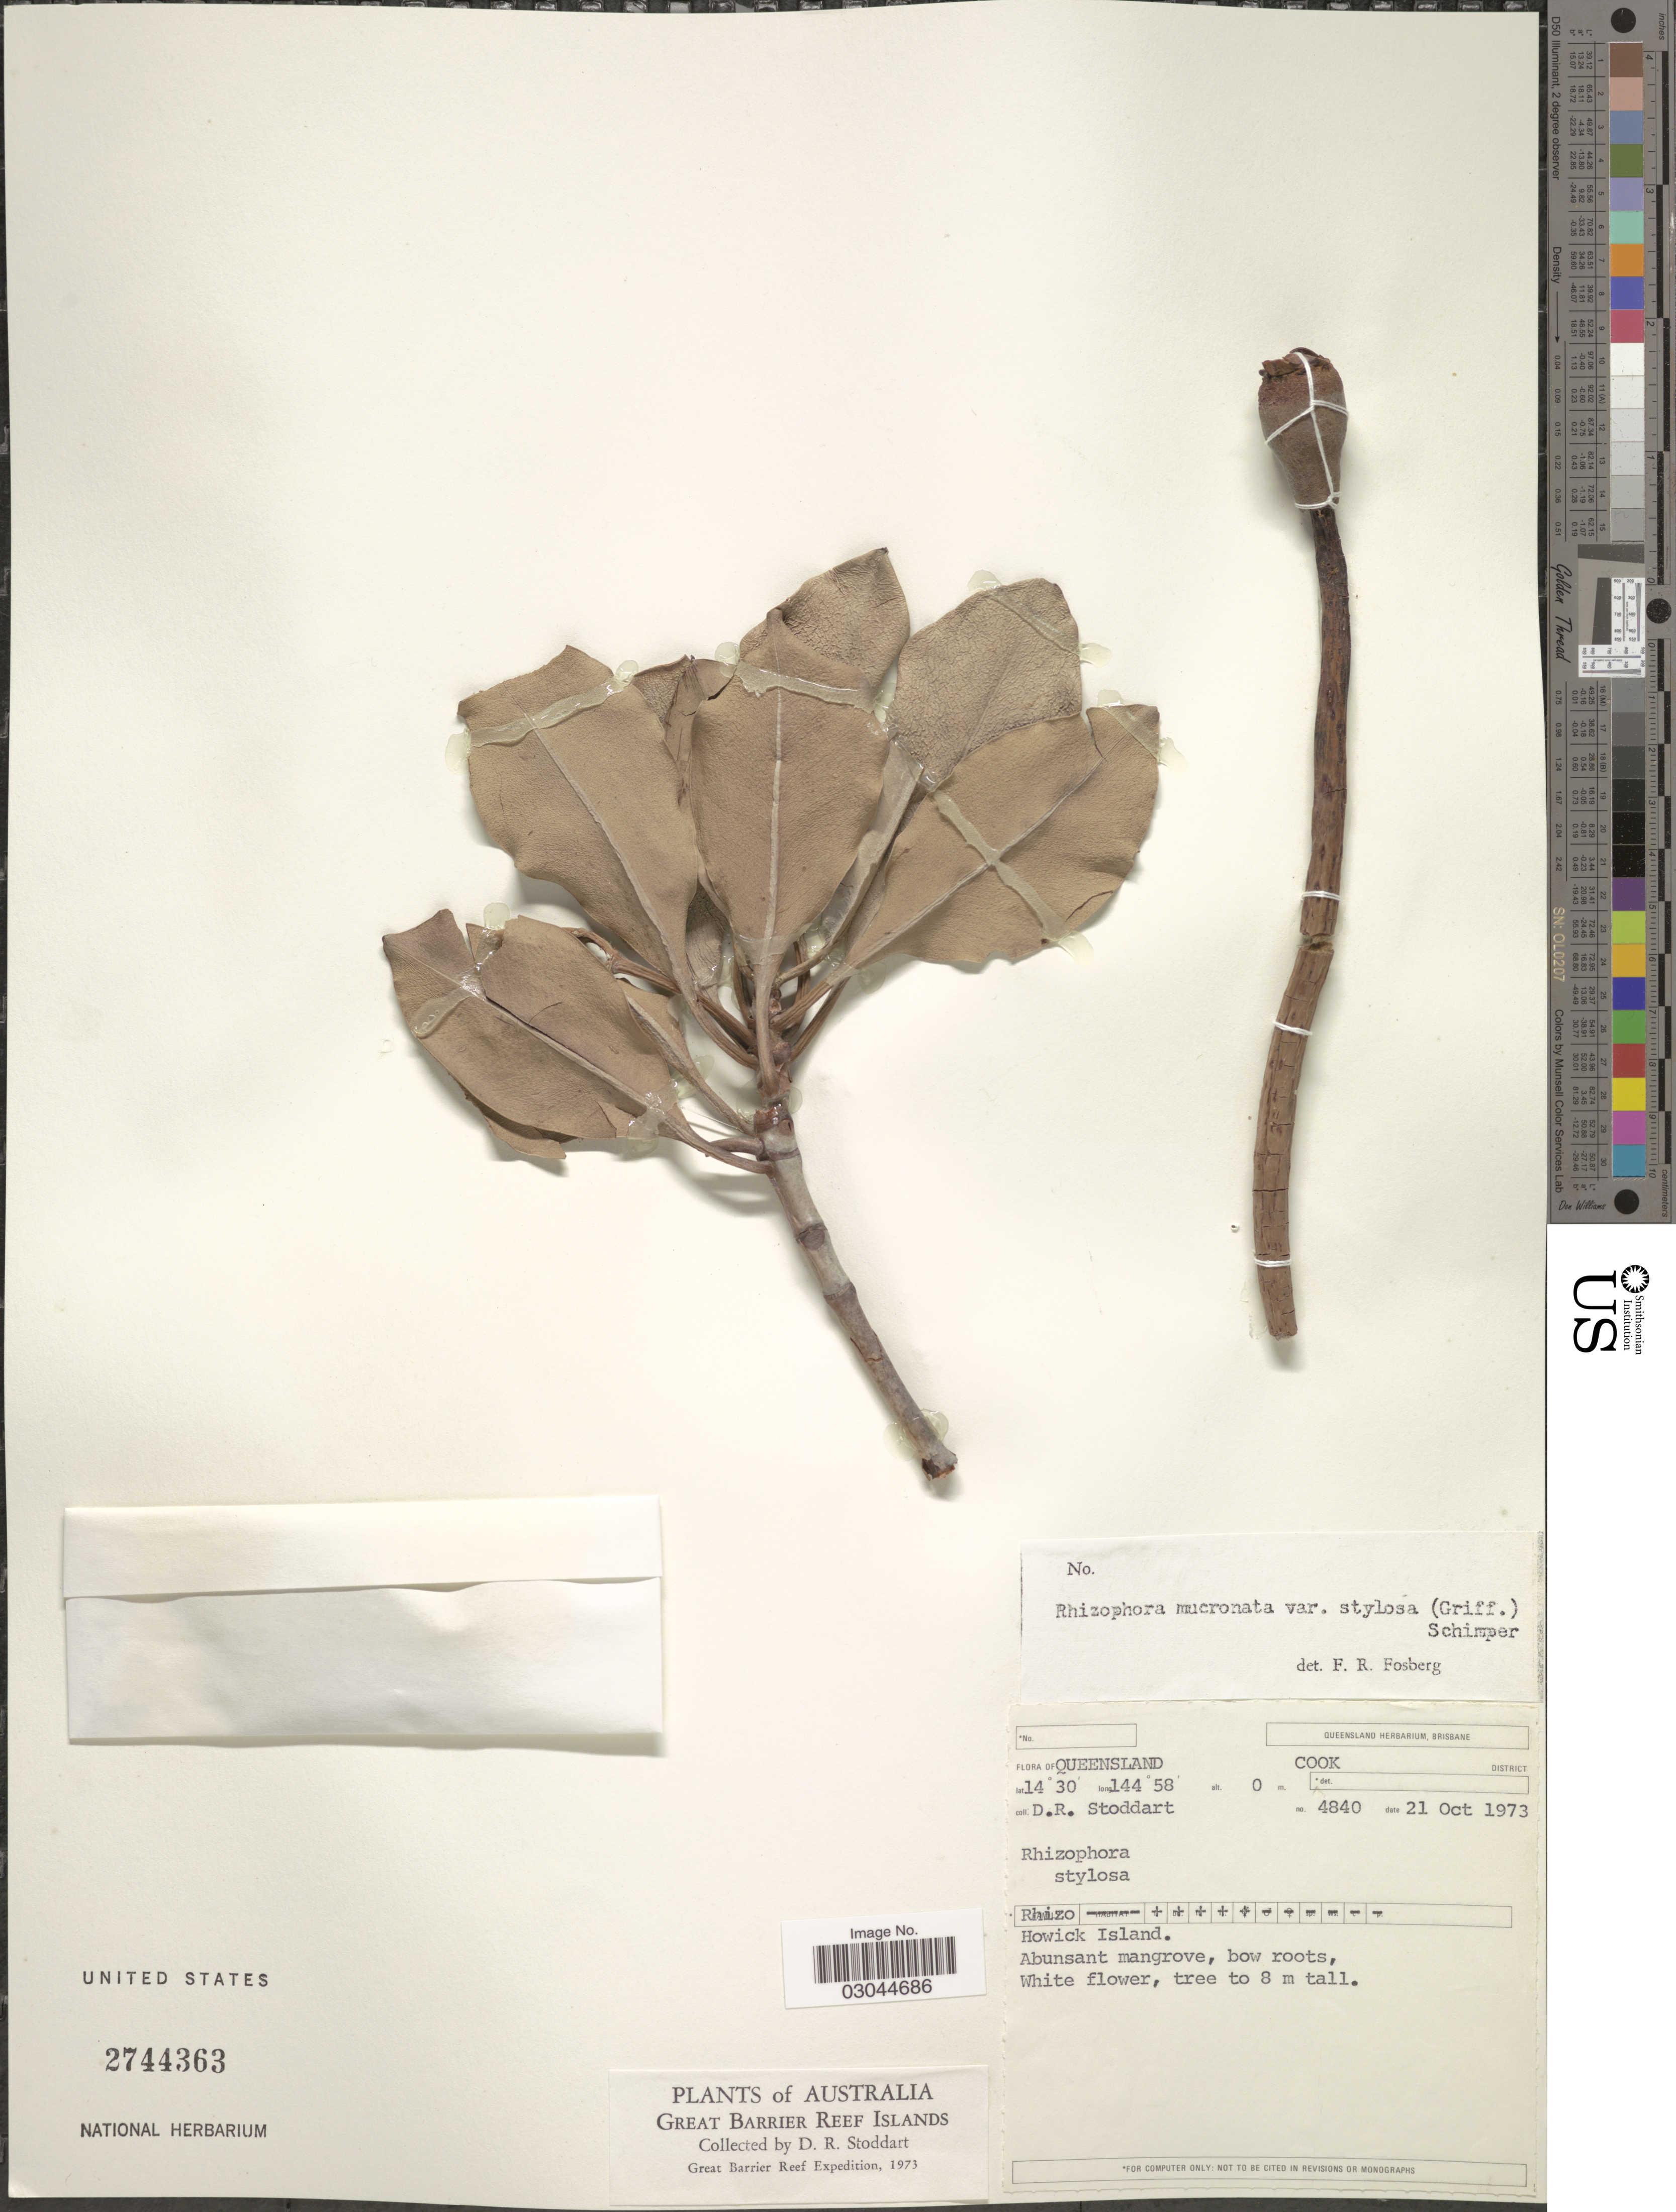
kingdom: Plantae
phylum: Tracheophyta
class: Magnoliopsida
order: Malpighiales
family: Rhizophoraceae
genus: Rhizophora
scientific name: Rhizophora mucronata var. stylosa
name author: Lam.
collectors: D. R. Stoddart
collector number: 4840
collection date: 1973-10-21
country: Australia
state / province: Queensland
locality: Great Barrier Reef Islands. Cook District. Howick Island. Abunsant mangrove.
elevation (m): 0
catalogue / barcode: US 2744363